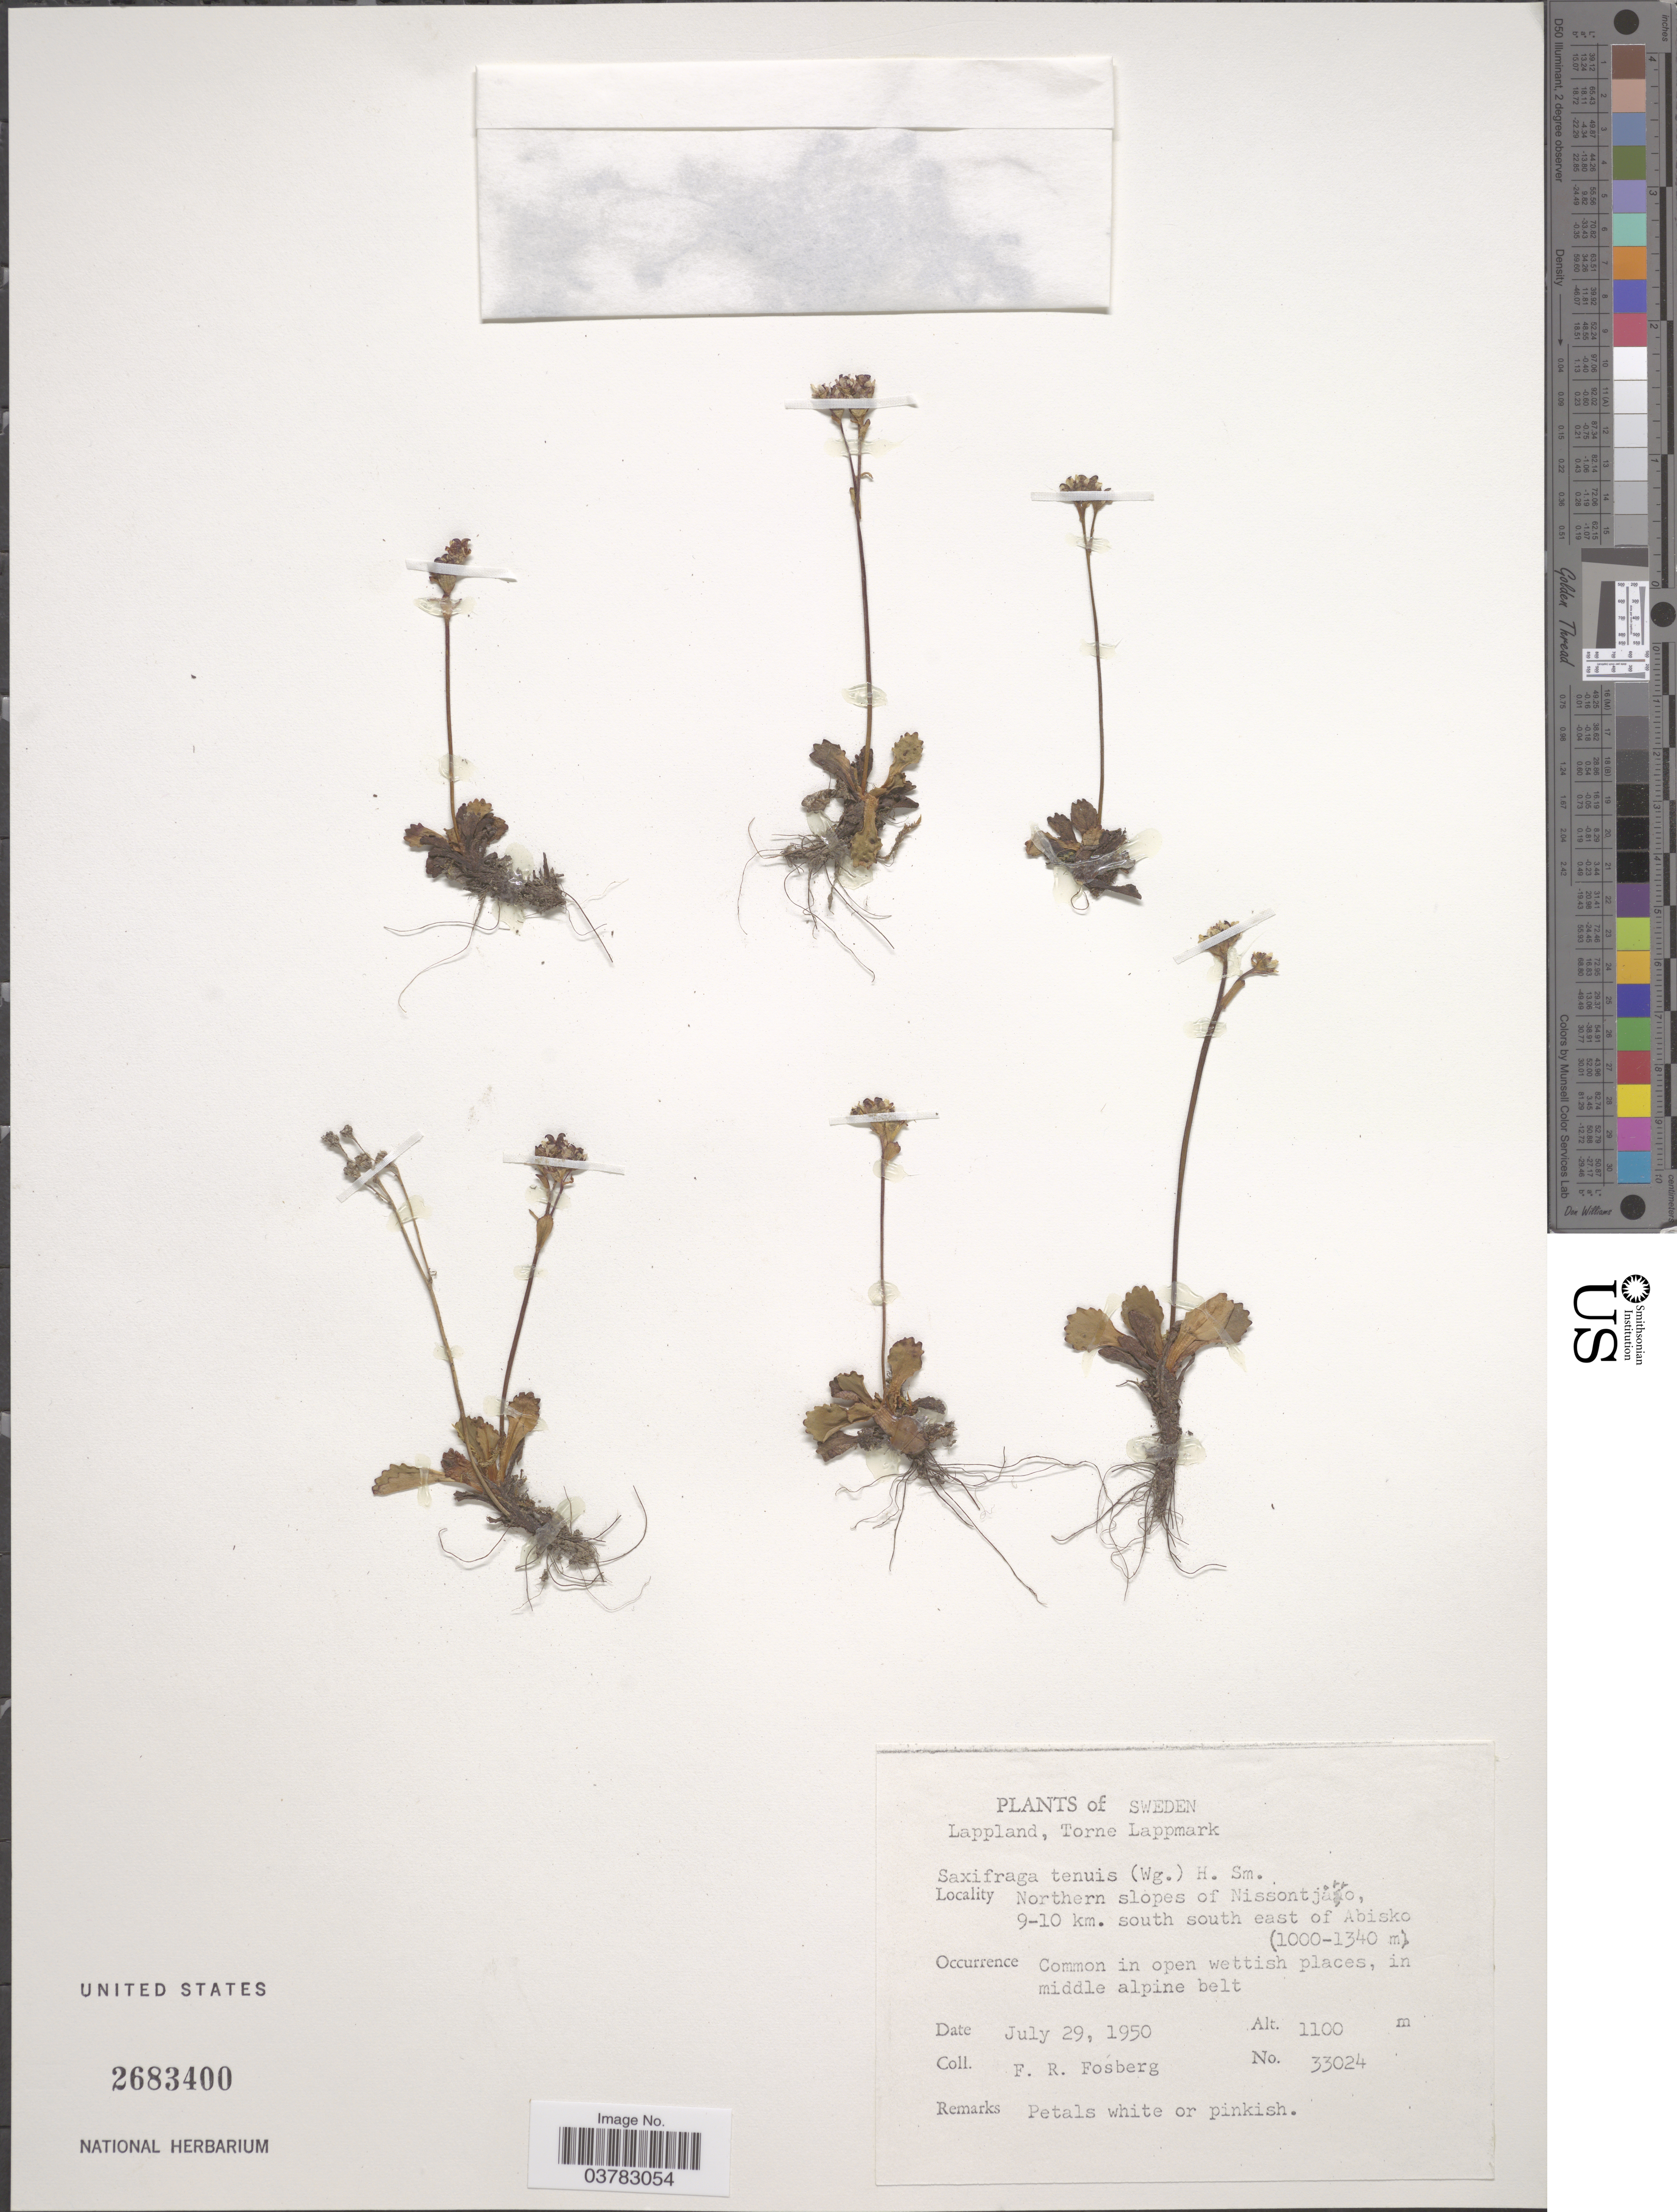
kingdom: Plantae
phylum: Tracheophyta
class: Magnoliopsida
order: Saxifragales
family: Saxifragaceae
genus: Saxifraga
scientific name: Saxifraga tenuis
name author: (Wahlenb.) Harry Sm. ex Lindm.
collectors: F. R. Fosberg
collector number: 33024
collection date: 1950-07-29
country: Sweden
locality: Lappland, Torne Lappmark. Northern slopes of Nissontjarro, 9-10 km. south south east of Abisko.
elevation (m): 1100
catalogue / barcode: US 2683400